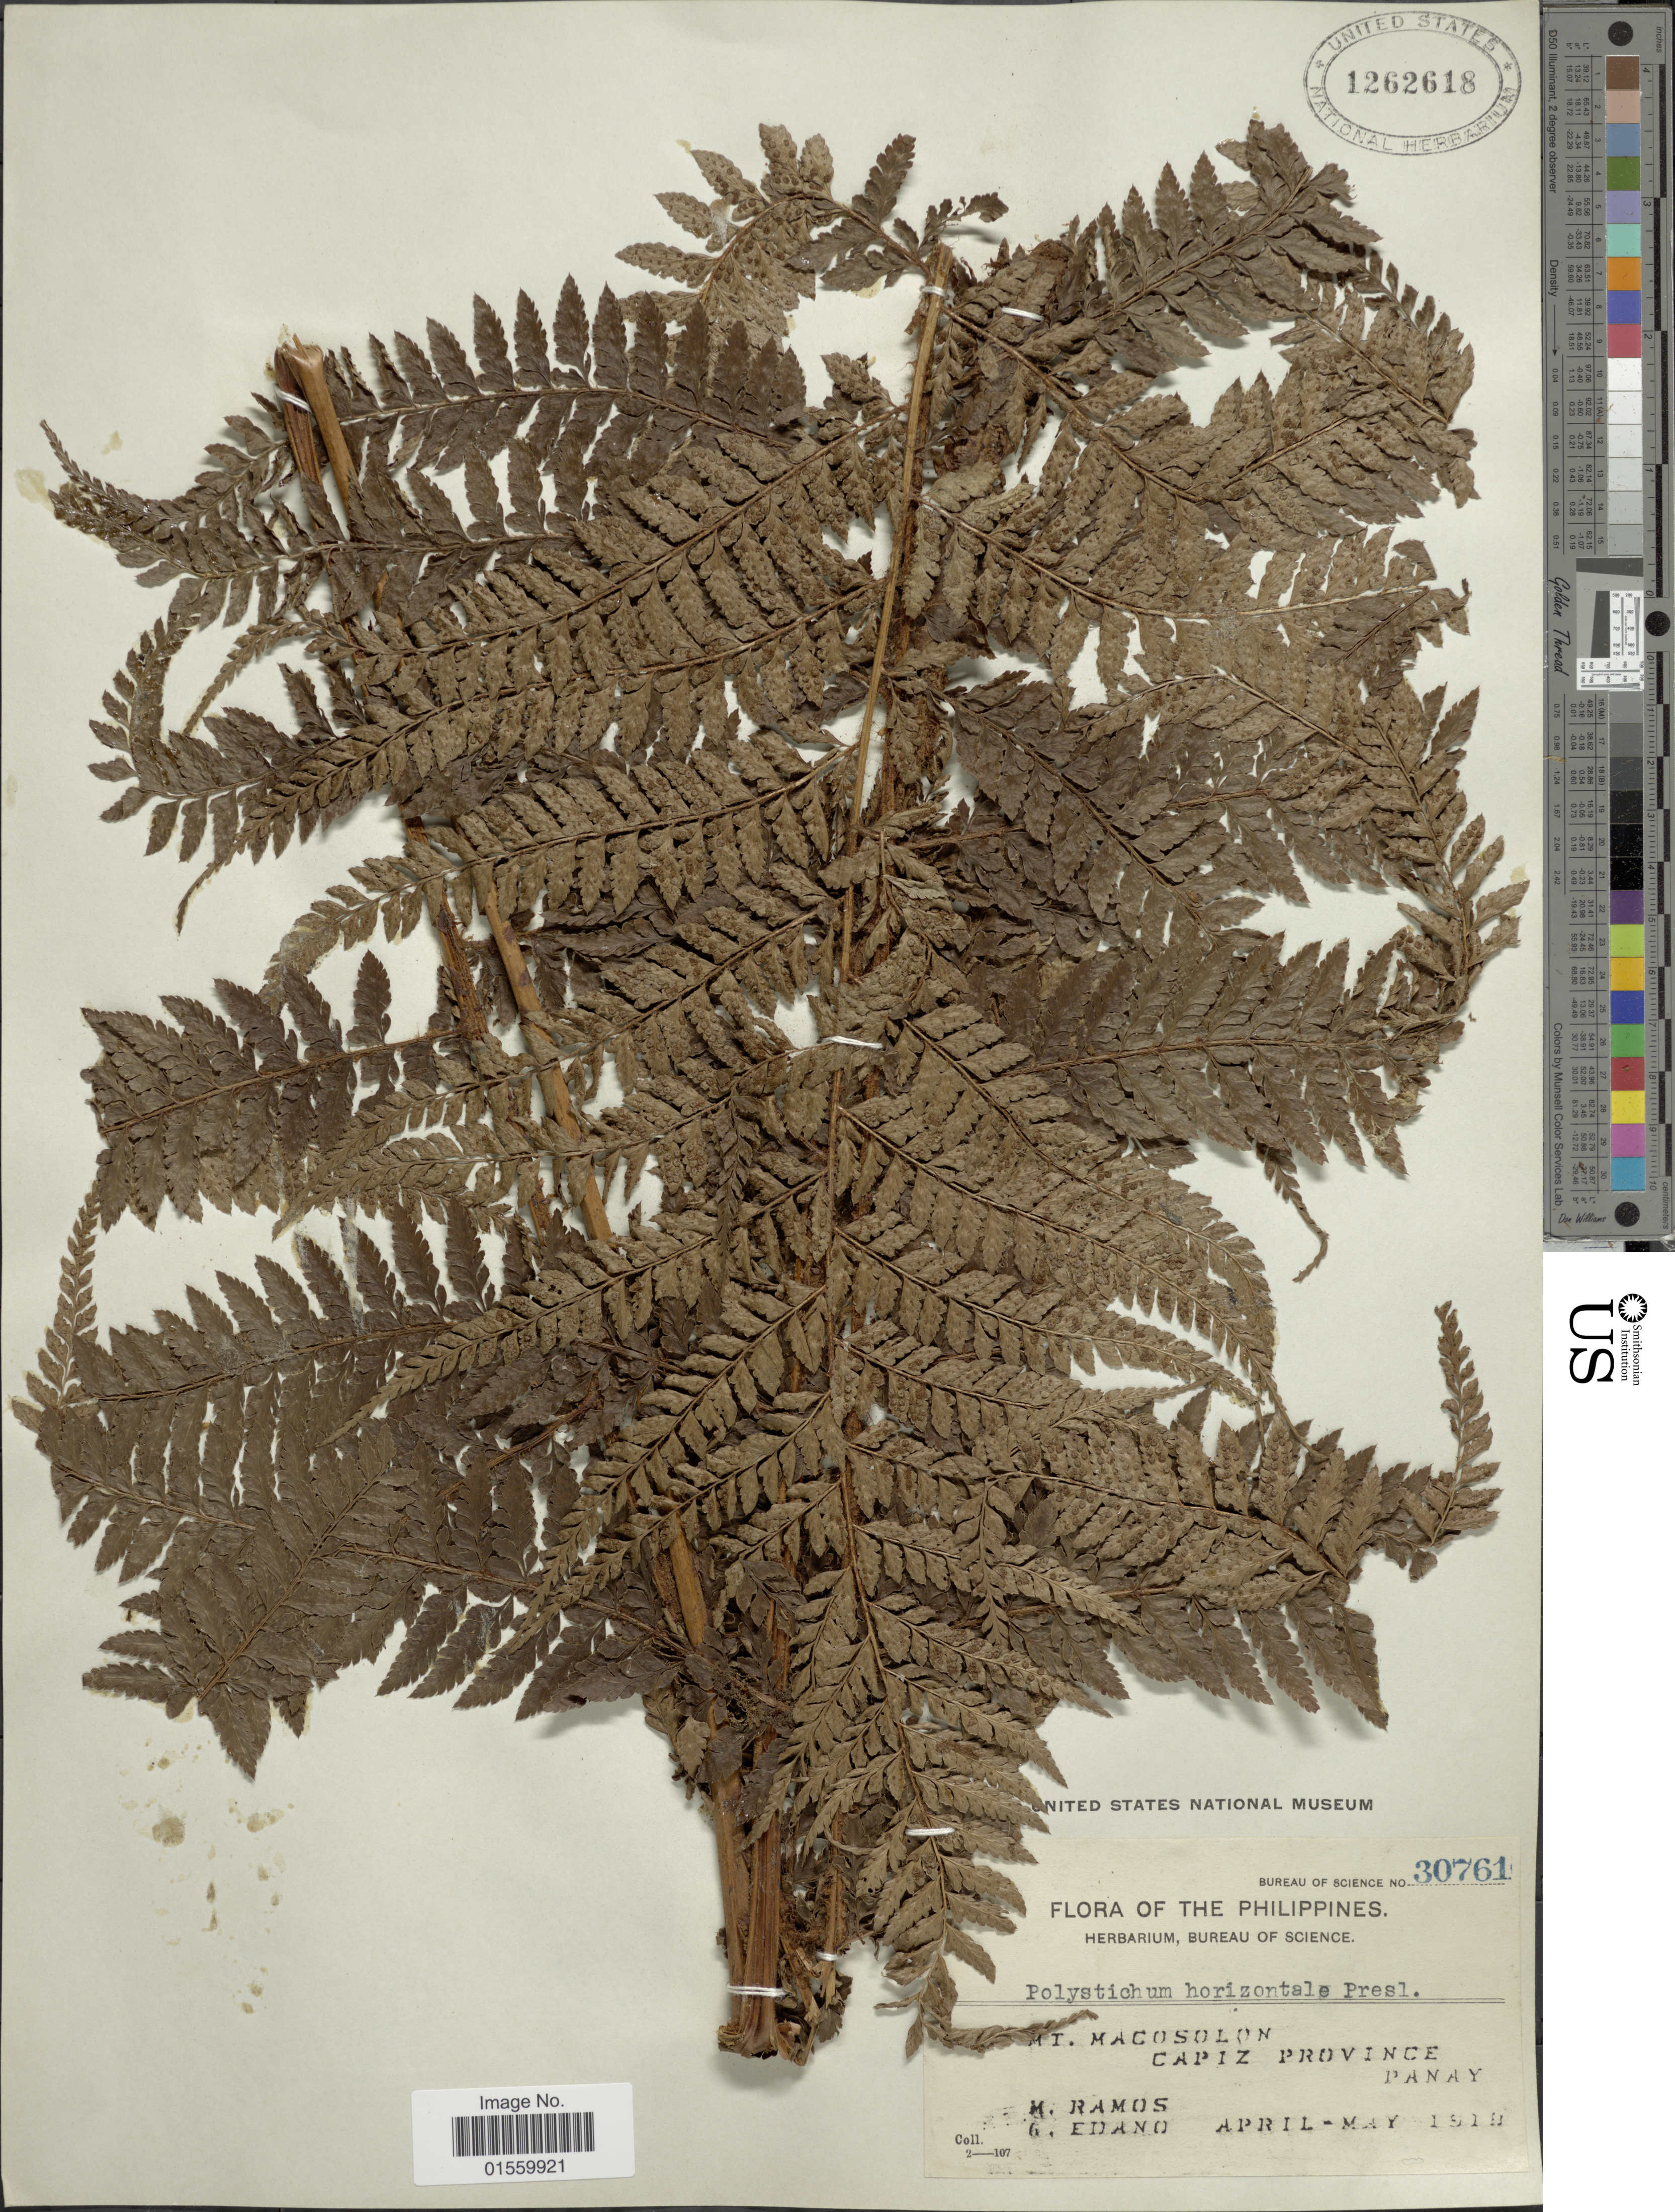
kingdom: Plantae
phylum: Tracheophyta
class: Polypodiopsida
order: Polypodiales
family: Dryopteridaceae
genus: Polystichum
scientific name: Polystichum horizontale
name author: C. Presl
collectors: M. Ramos & G. Edaño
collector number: Bureau of Science 30761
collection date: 1918-04/1918-05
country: Philippines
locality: Mt. Macosolon, Capiz Province, Panay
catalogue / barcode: US 1262618